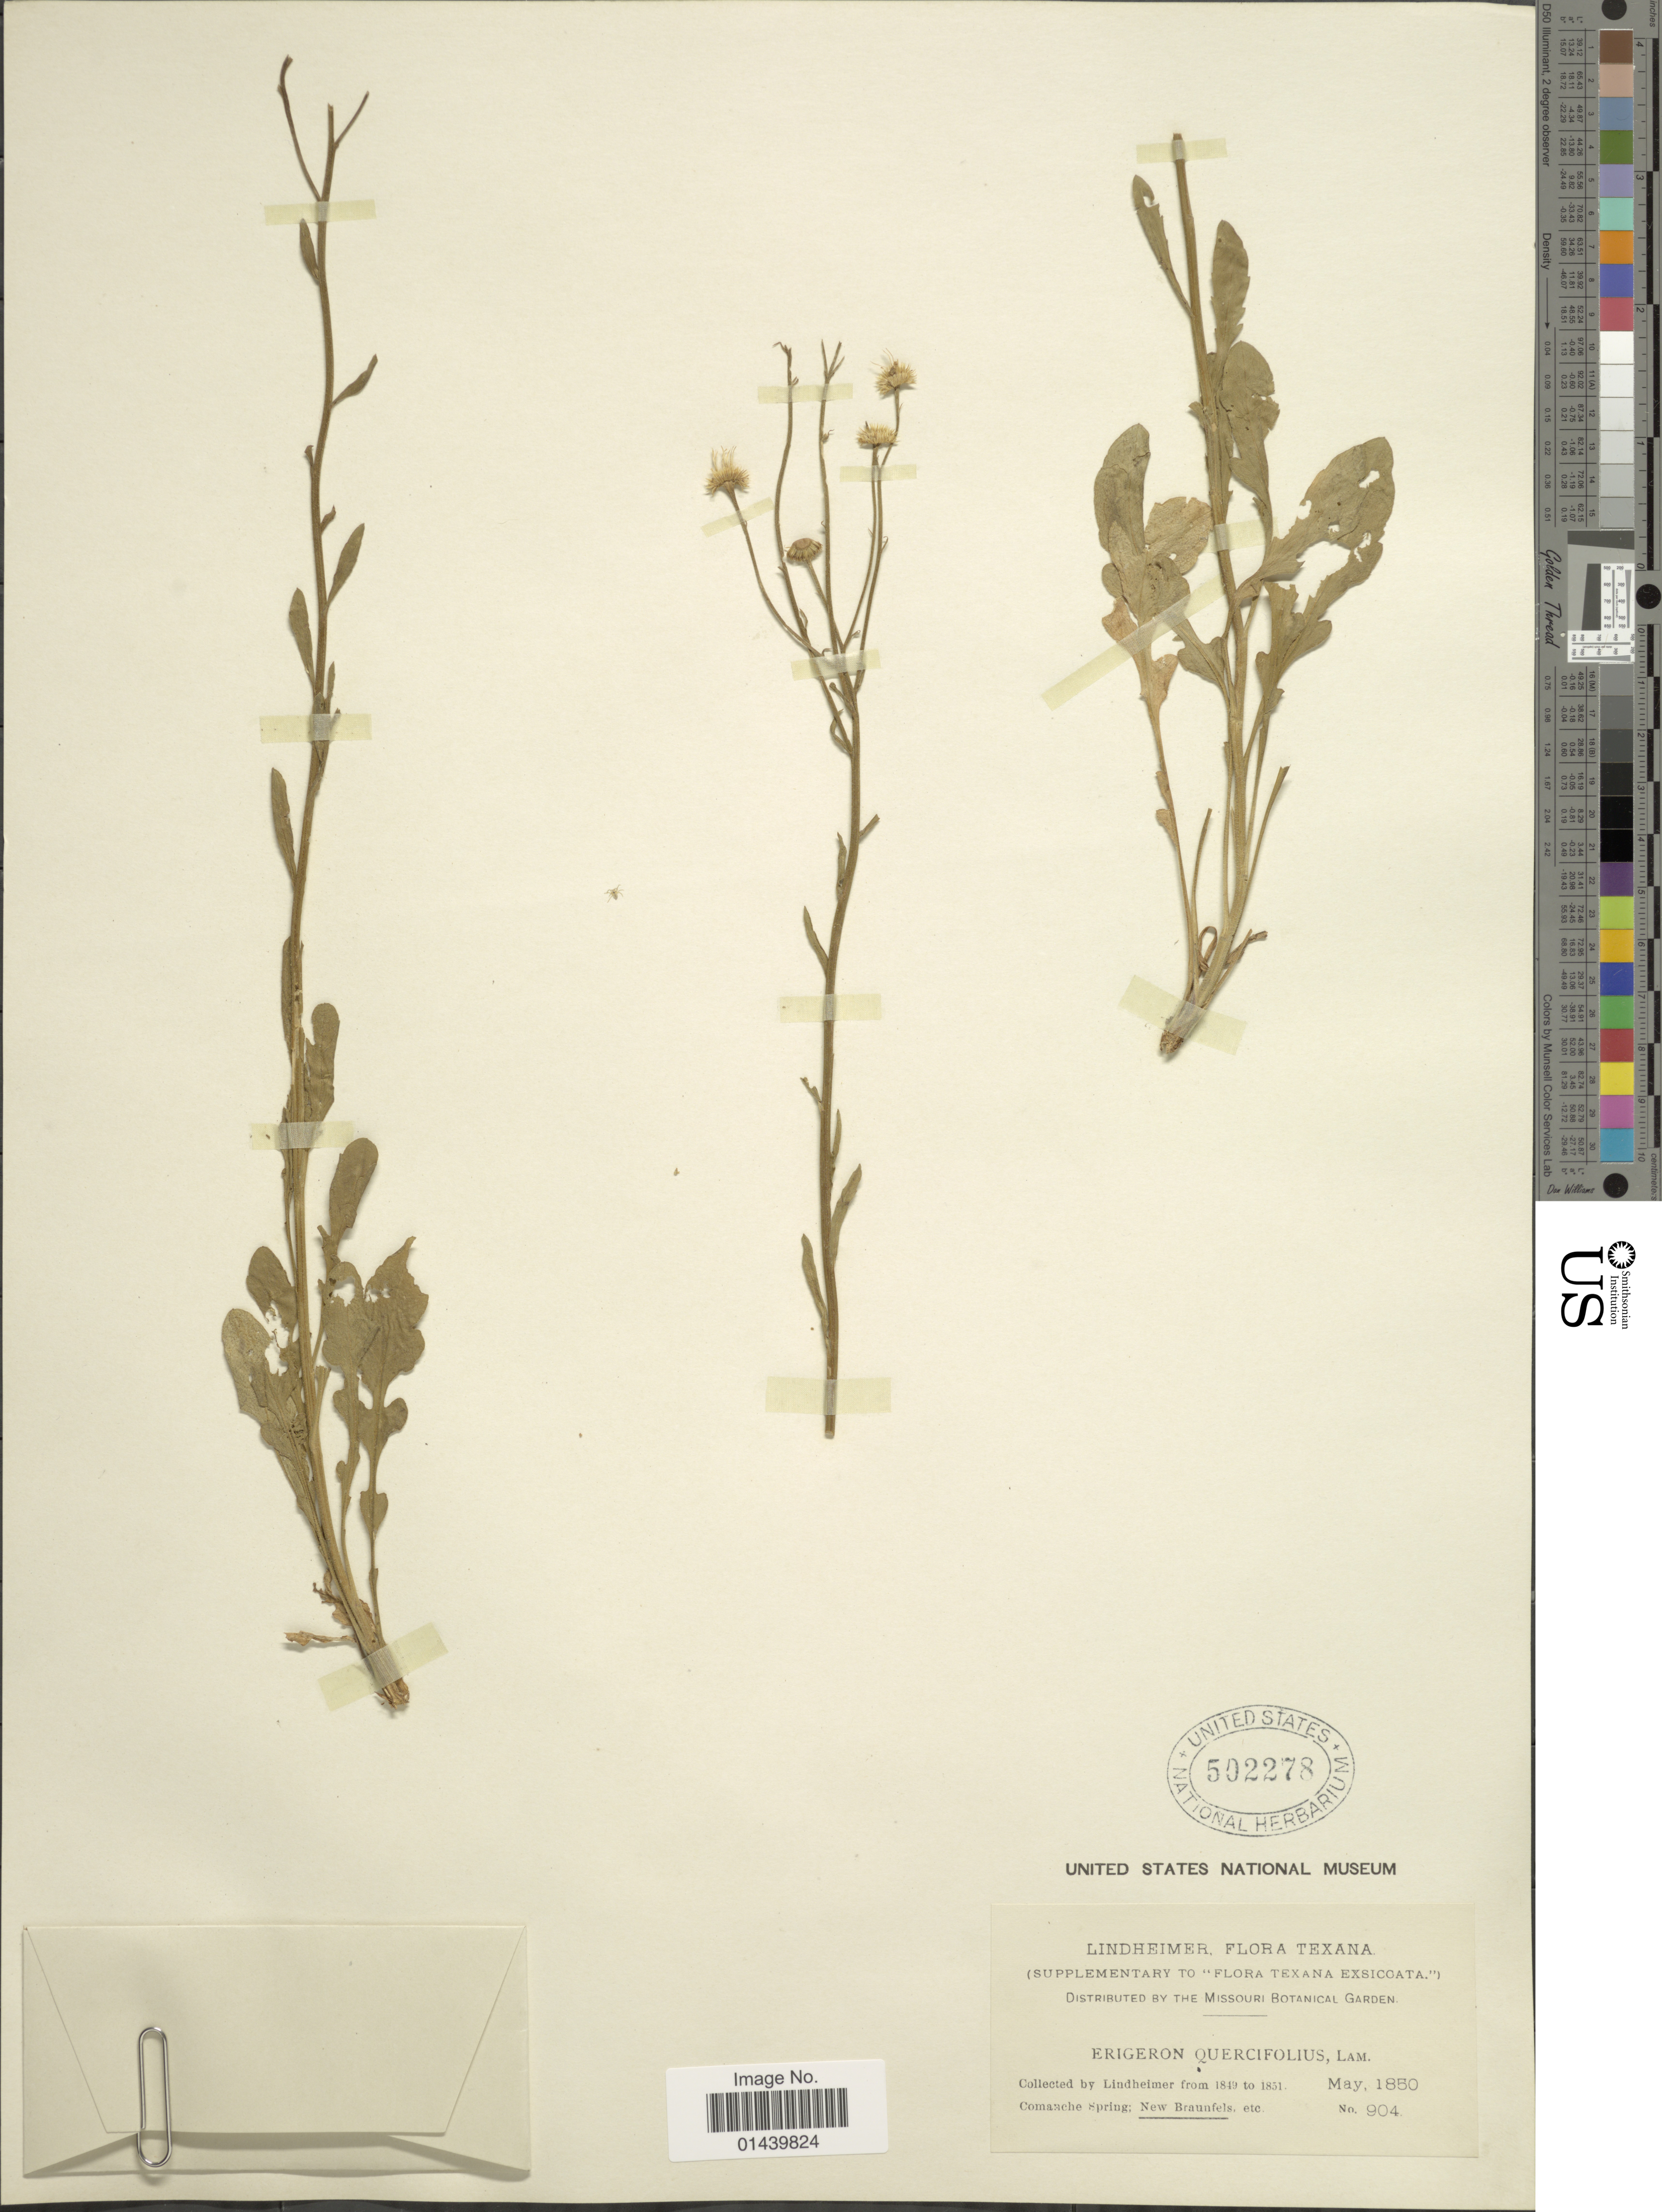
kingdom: Plantae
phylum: Tracheophyta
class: Magnoliopsida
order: Asterales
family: Asteraceae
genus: Erigeron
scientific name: Erigeron quercifolius Lam.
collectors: -. Lindheimer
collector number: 904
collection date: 1850-05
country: United States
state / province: Texas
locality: Texana. Comanche Spring; New Braunfels, etc.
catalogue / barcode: US 502278